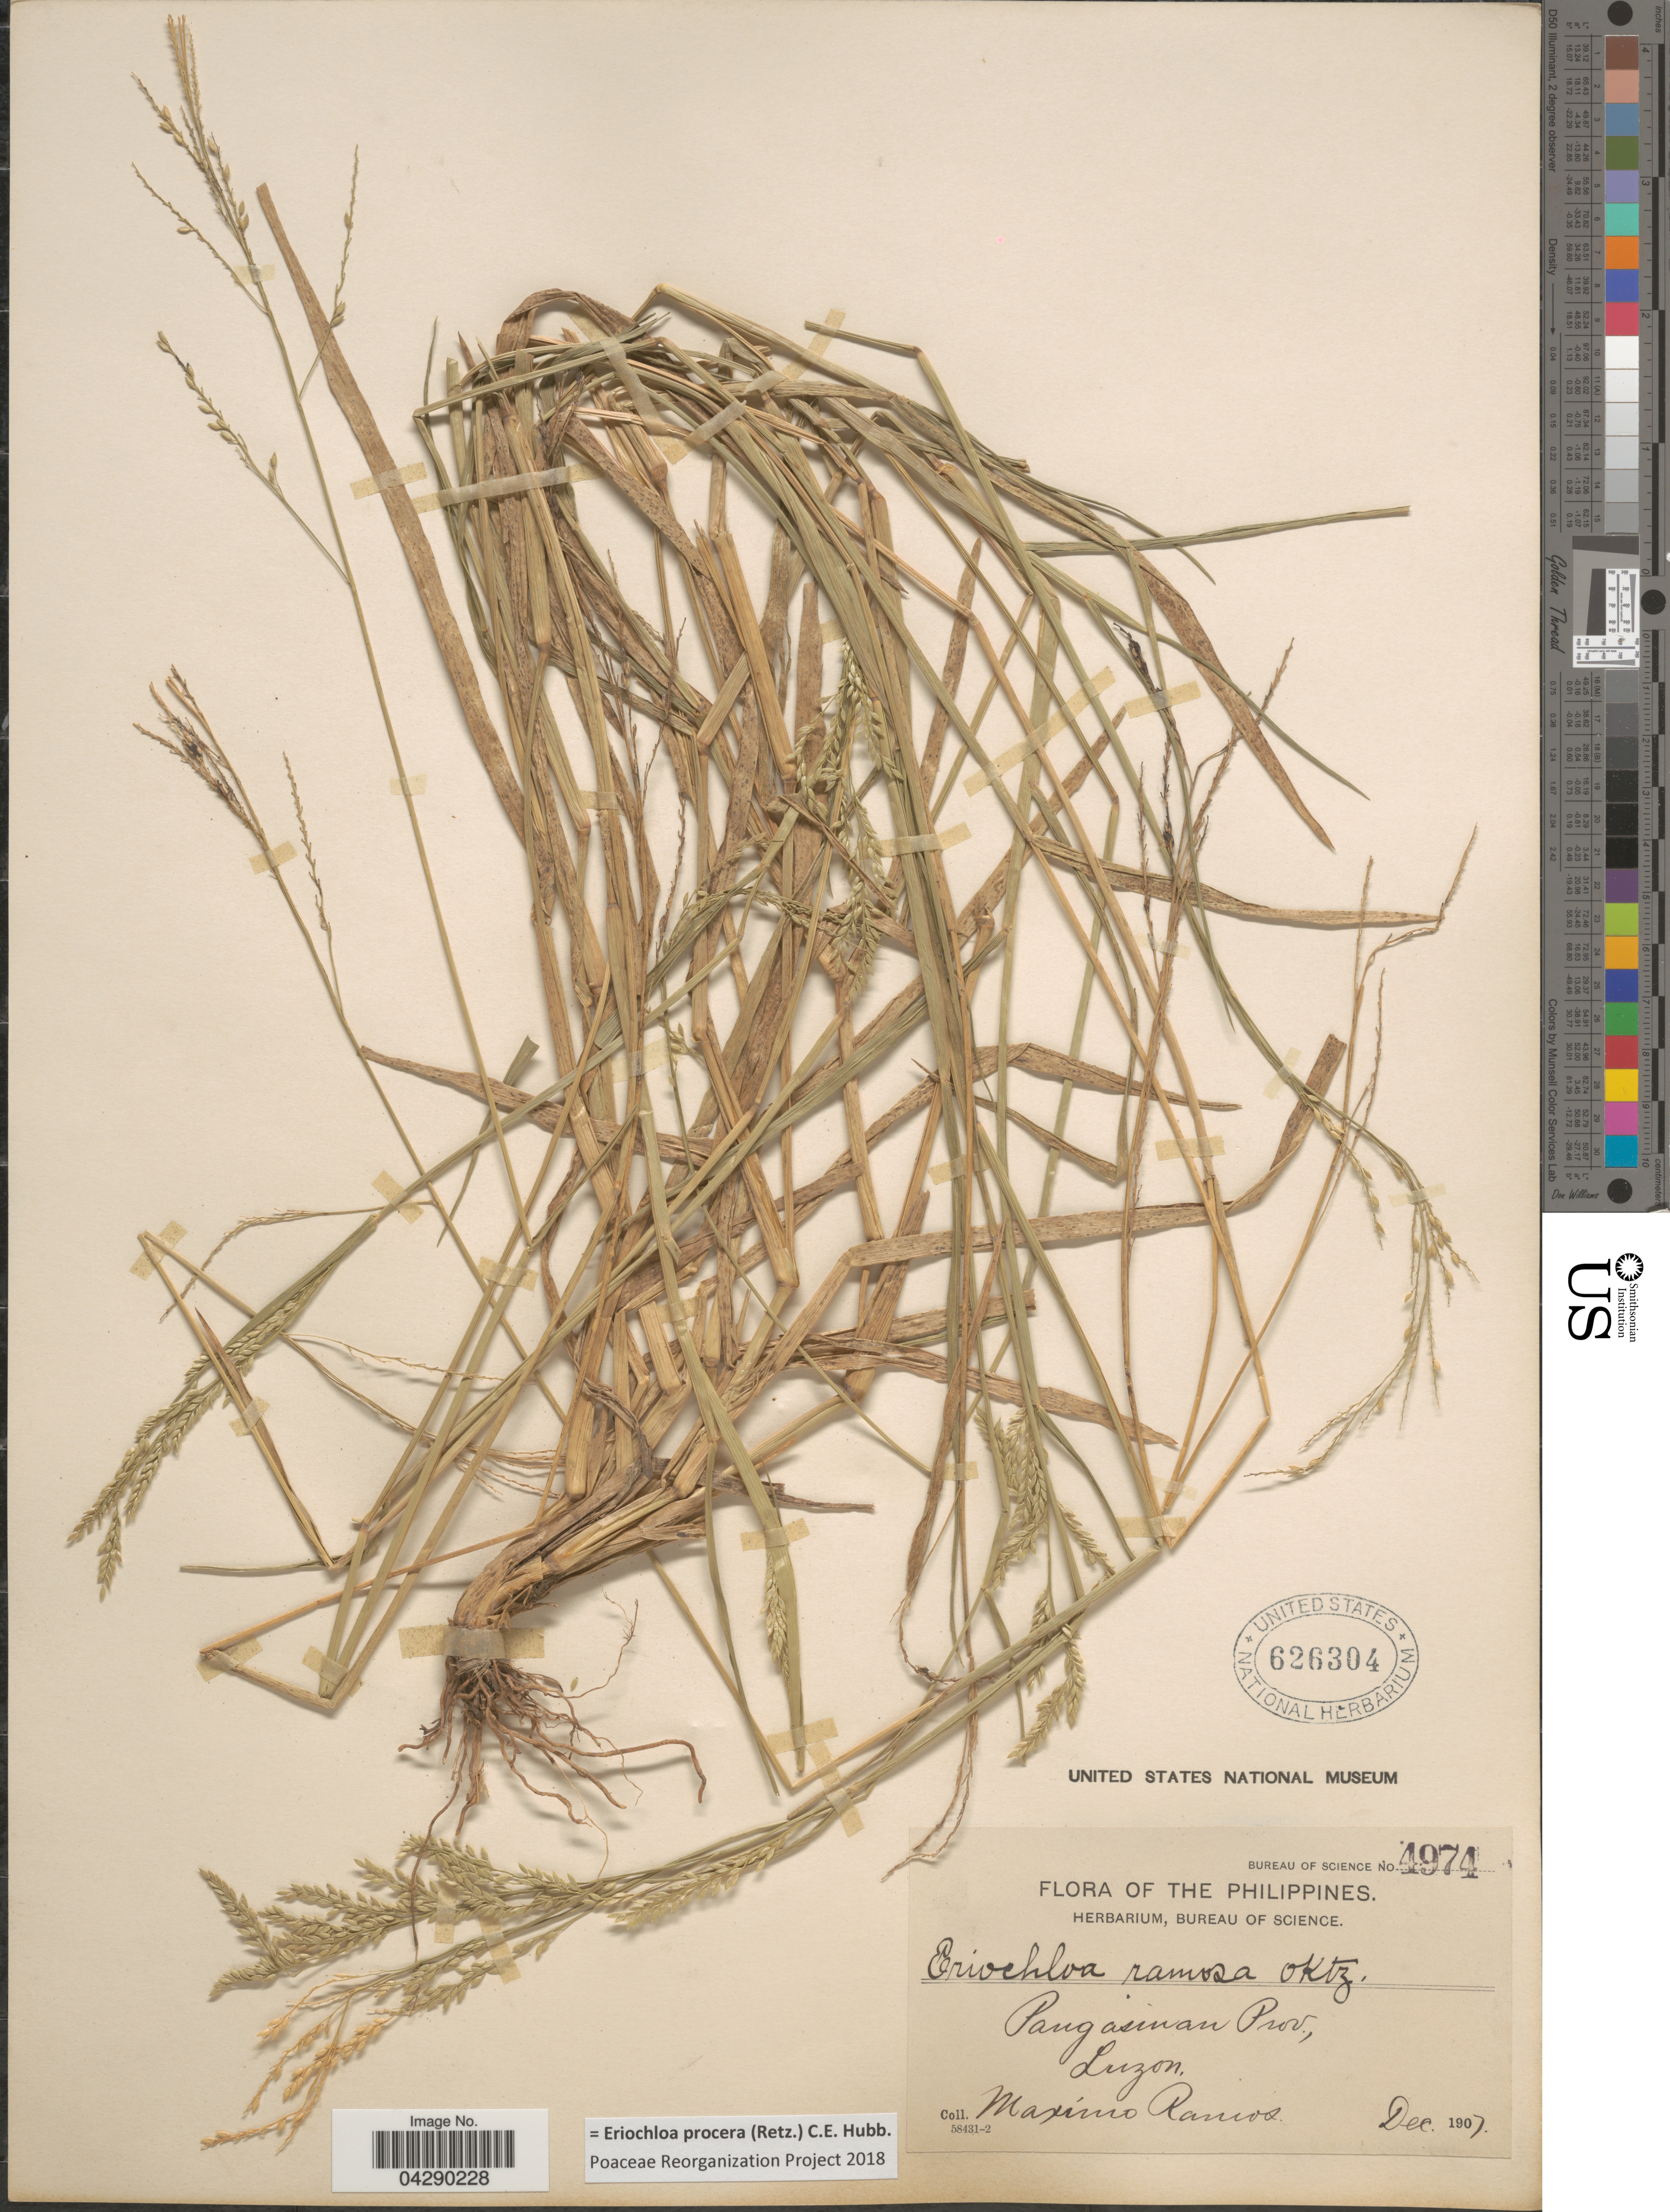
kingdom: Plantae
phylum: Tracheophyta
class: Liliopsida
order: Poales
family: Poaceae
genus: Eriochloa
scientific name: Eriochloa procera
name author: (Retz.) C.E. Hubb.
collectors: M. Ramos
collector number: Bureau of Science 4974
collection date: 1907-12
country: Philippines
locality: Pangasinan Prov., Luzon.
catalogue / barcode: US 626304